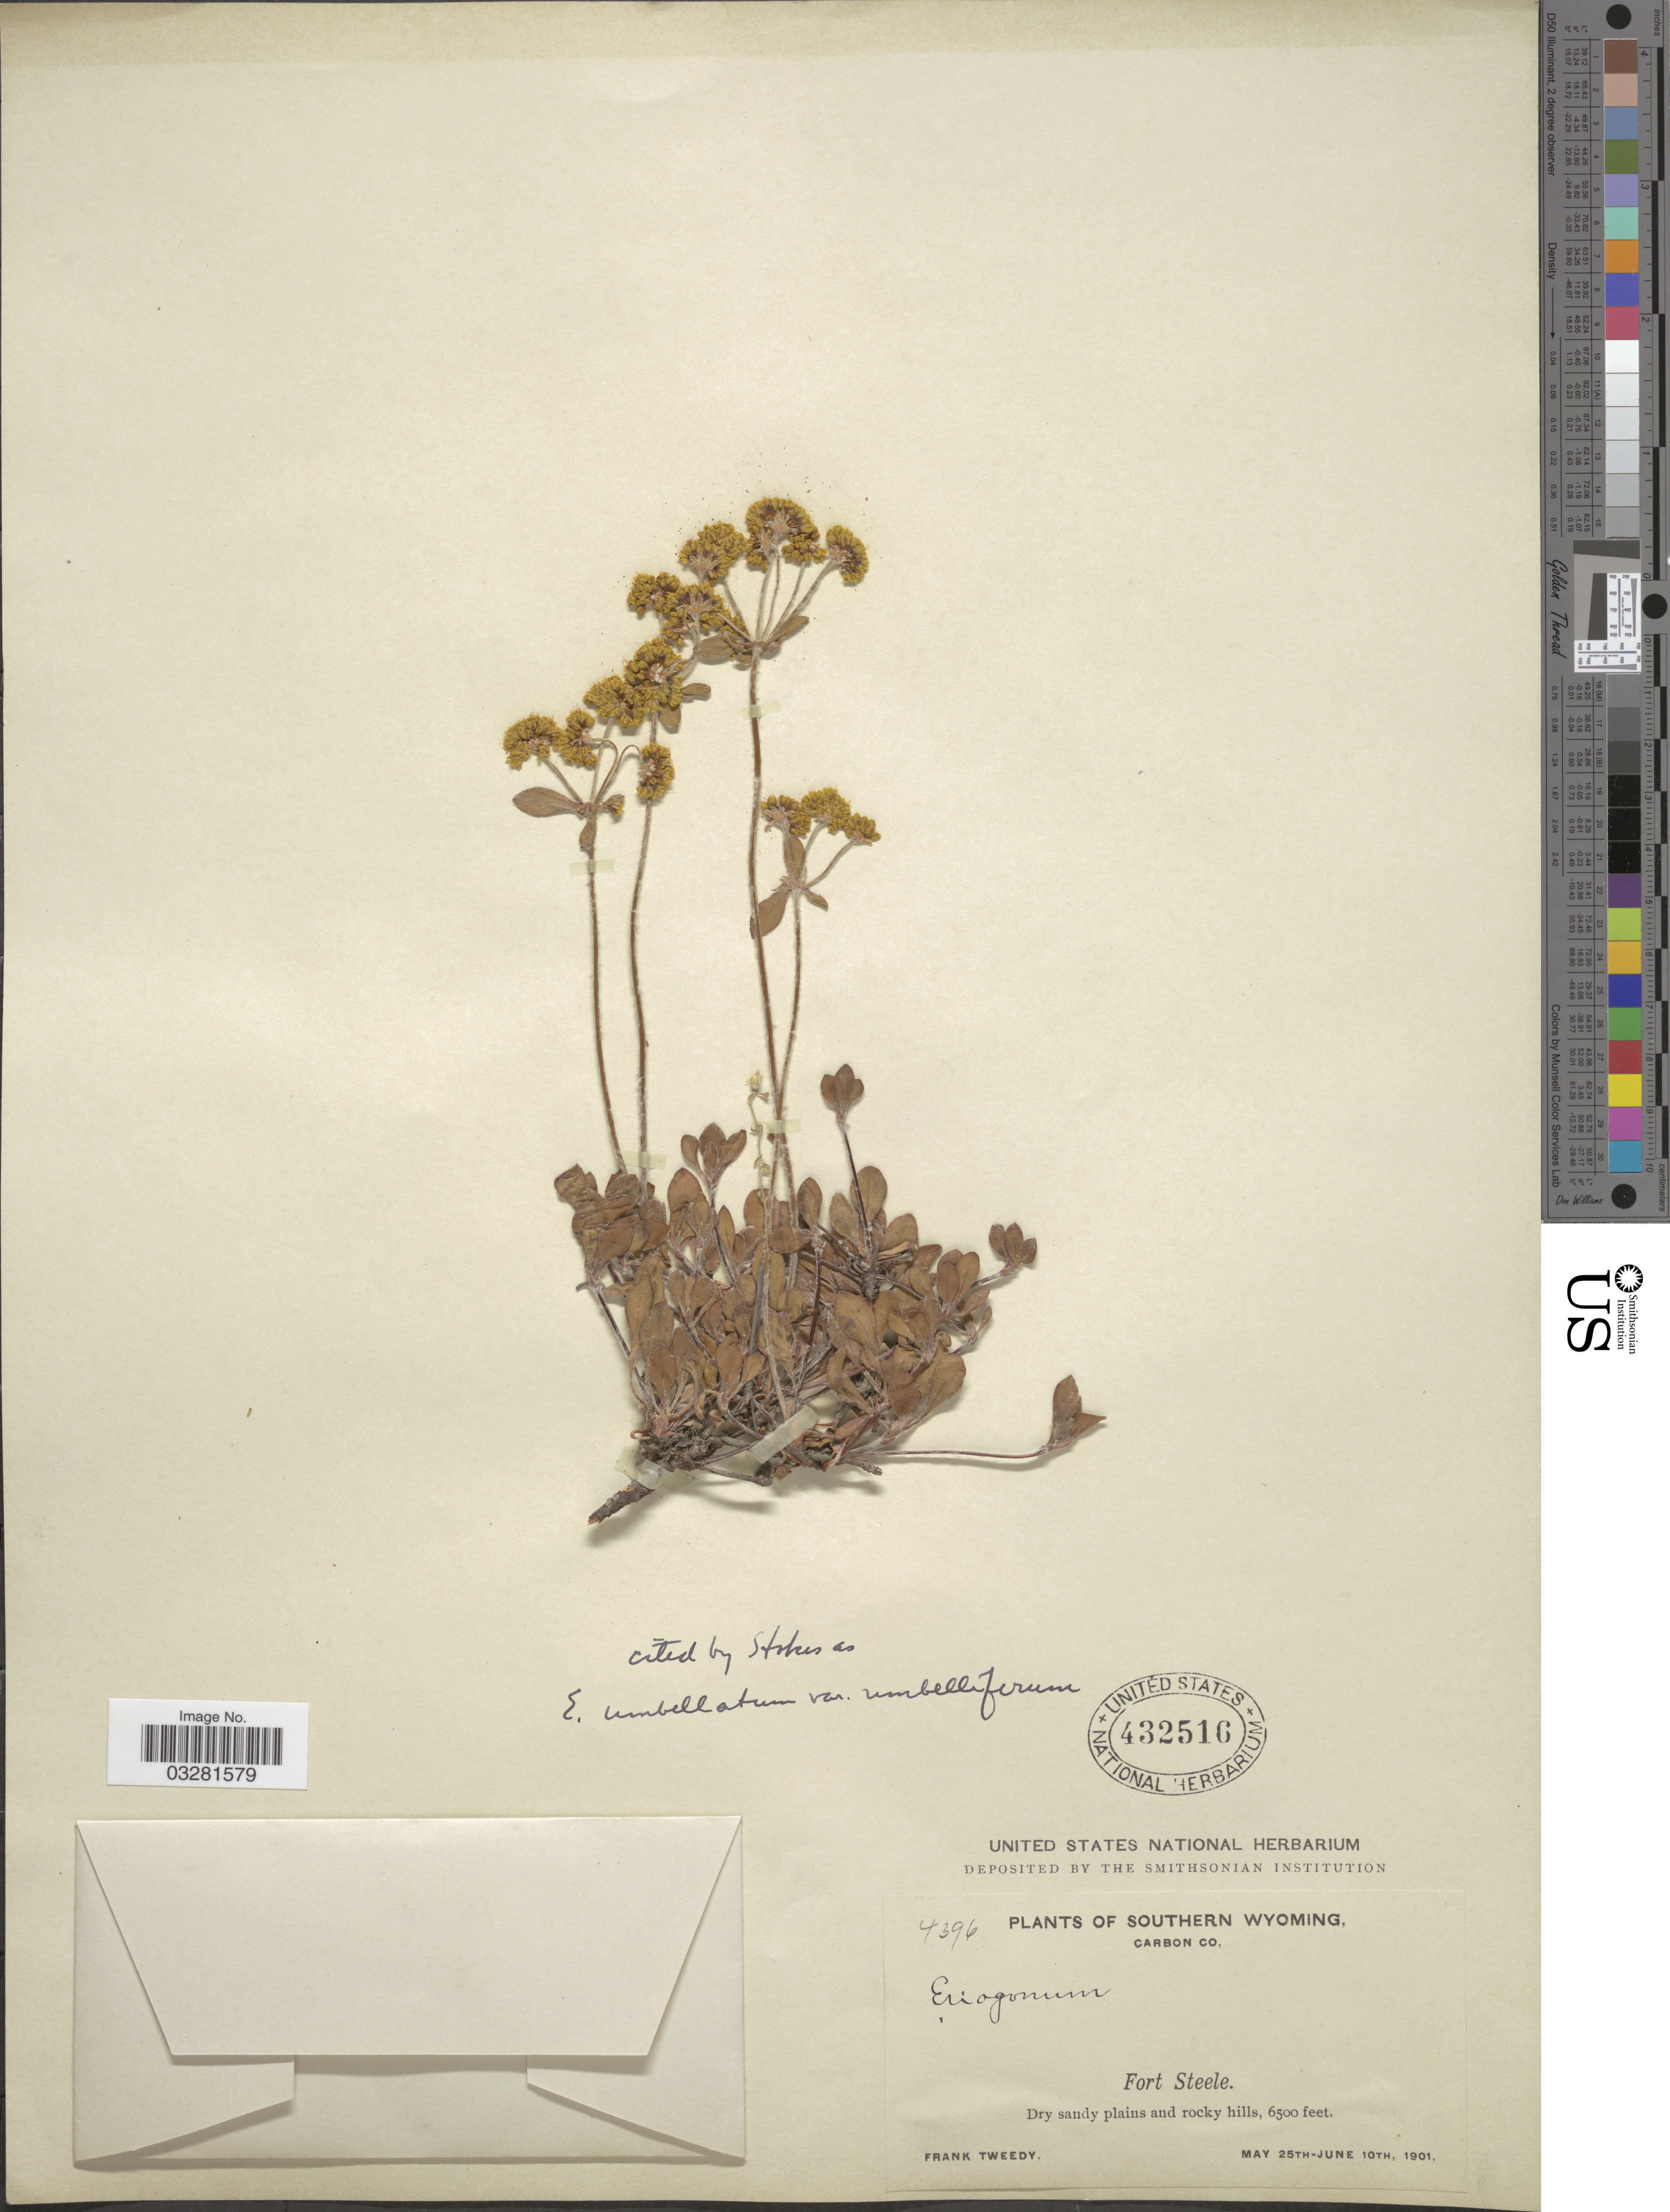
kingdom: Plantae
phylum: Tracheophyta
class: Magnoliopsida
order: Caryophyllales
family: Polygonaceae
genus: Eriogonum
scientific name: Eriogonum umbellatum var. intectum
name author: A. Nelson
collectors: F. Tweedy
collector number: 4396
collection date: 1901-05-25/1901-06-10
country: United States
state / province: Wyoming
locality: Southern Wyoming. Carbon Co. Fort Steele.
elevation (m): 1981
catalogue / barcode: US 432516